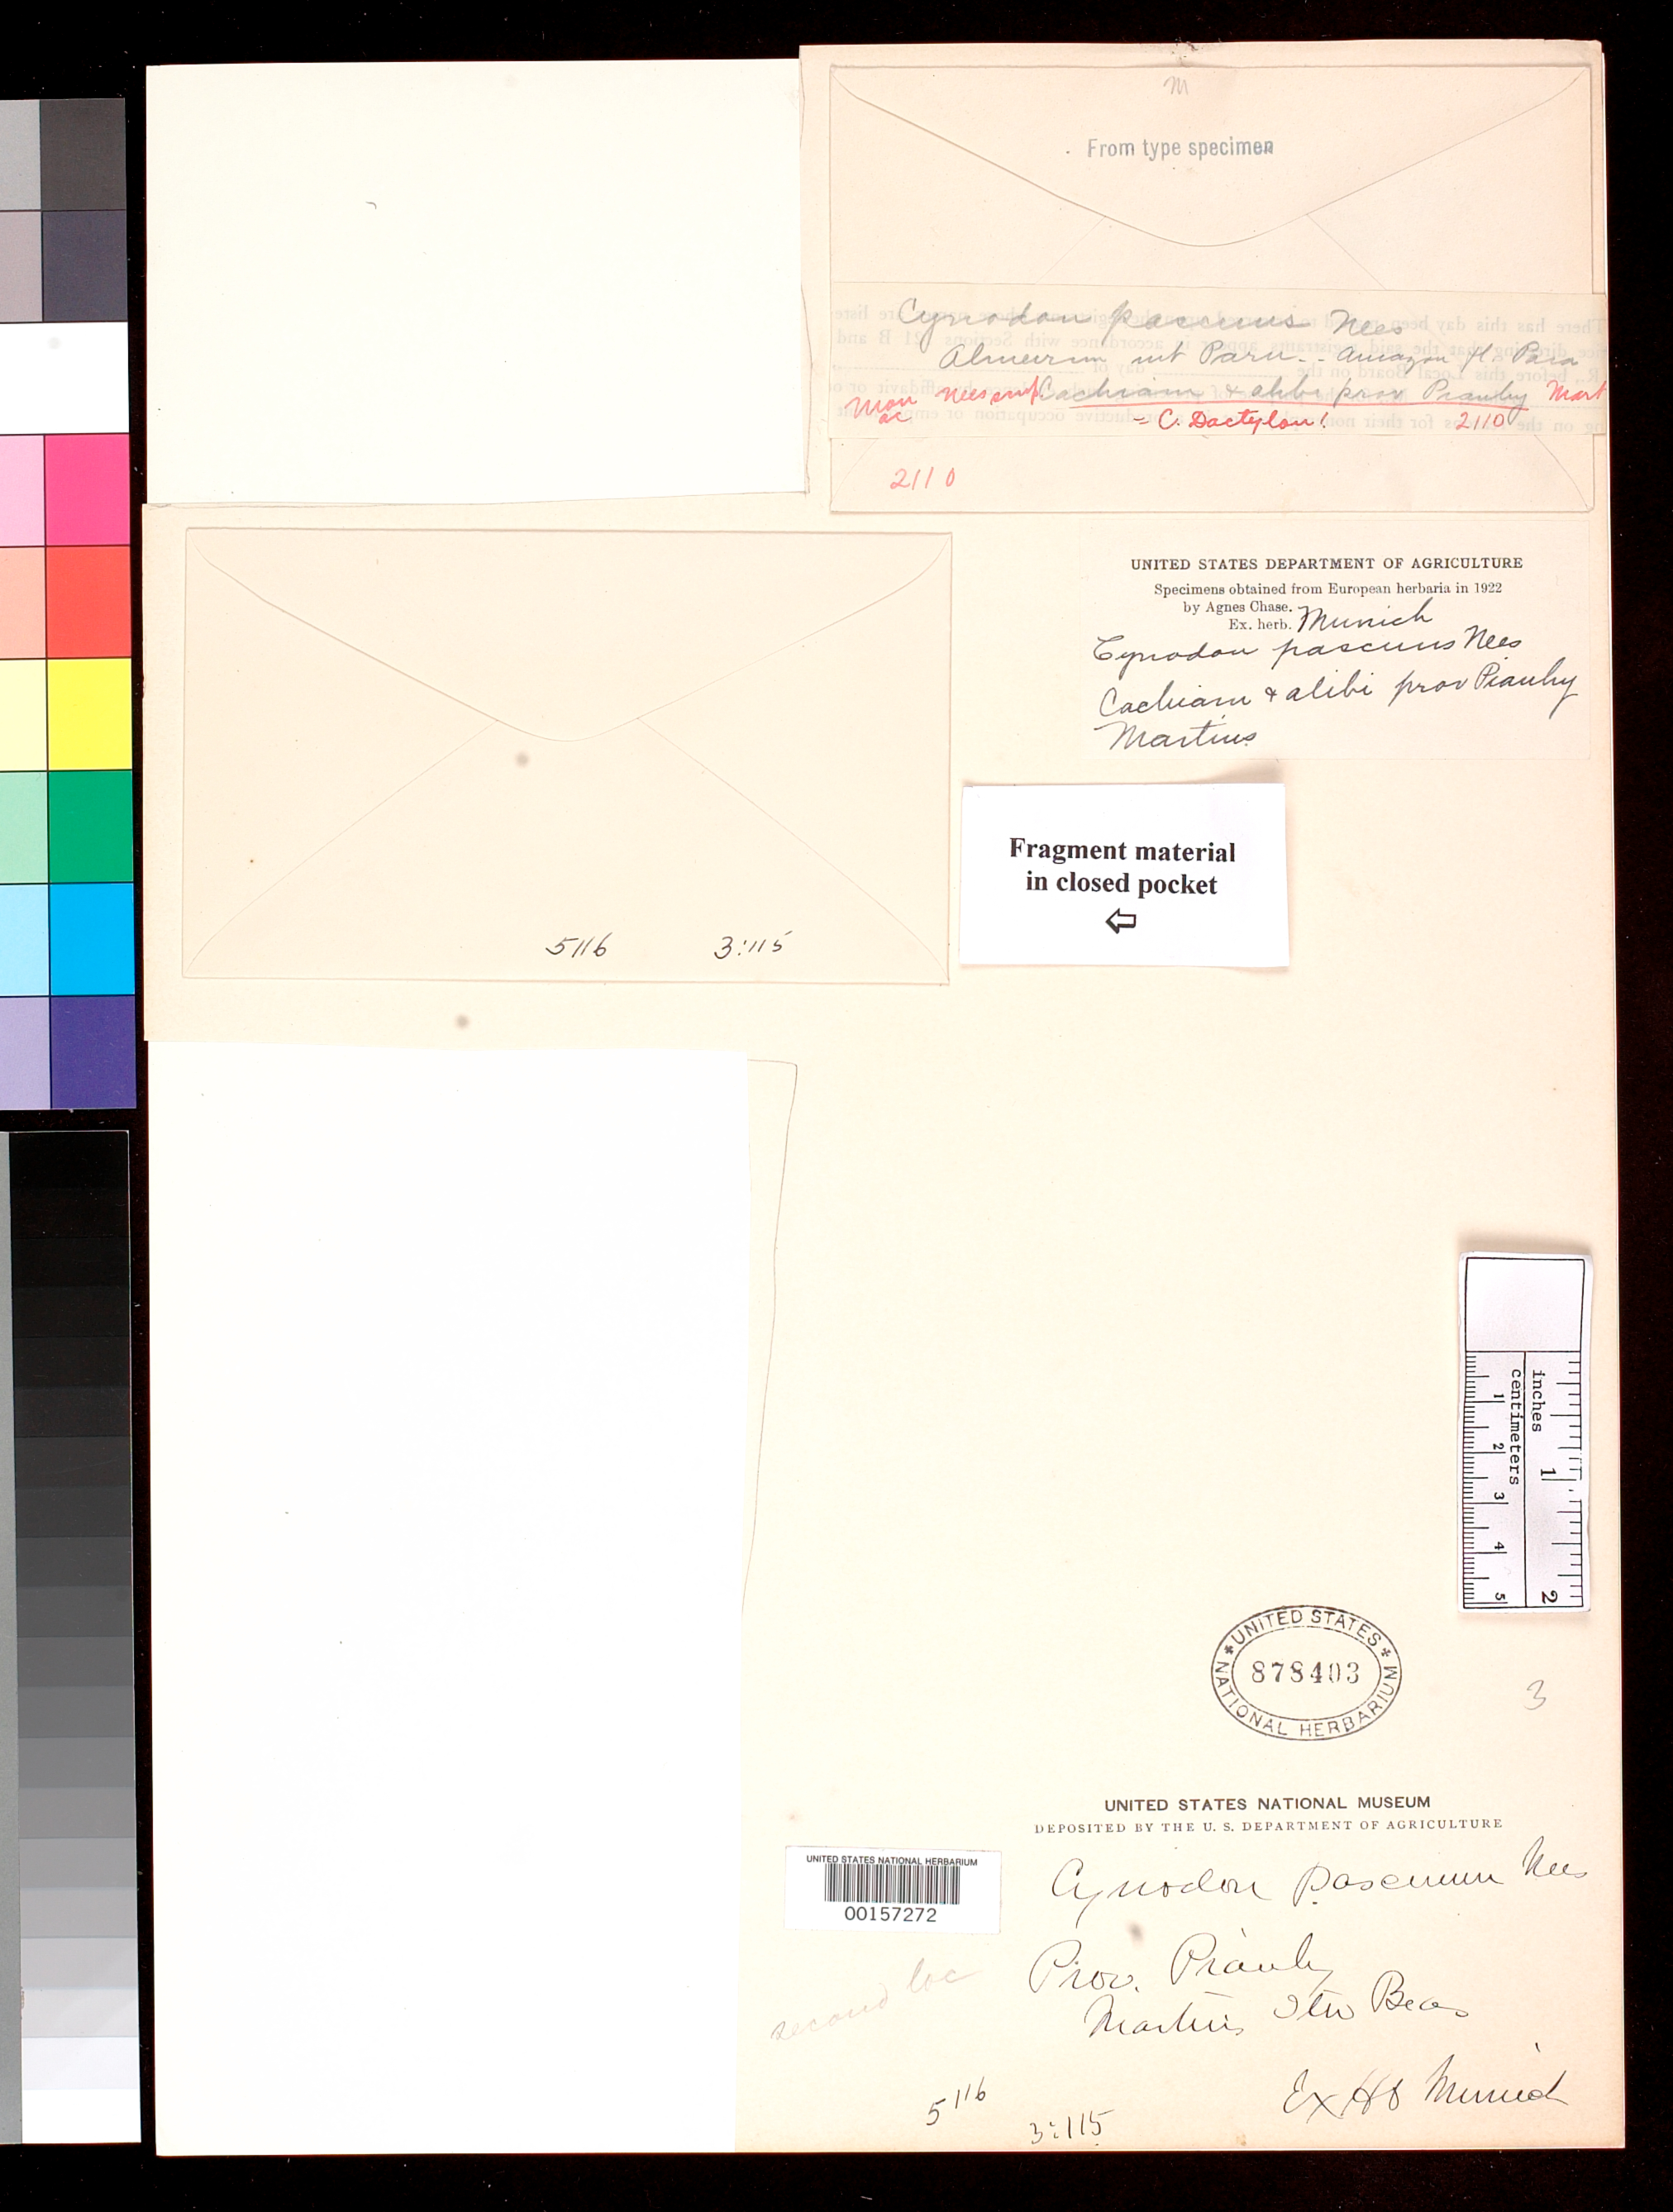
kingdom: Plantae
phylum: Tracheophyta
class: Liliopsida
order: Poales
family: Poaceae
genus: Cynodon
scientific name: Cynodon pascuus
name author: Nees in Mart.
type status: Type Fragment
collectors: C. F. Martius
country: Brazil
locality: Piauhy, prope Cachiam & Alibi.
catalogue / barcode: US 878403A